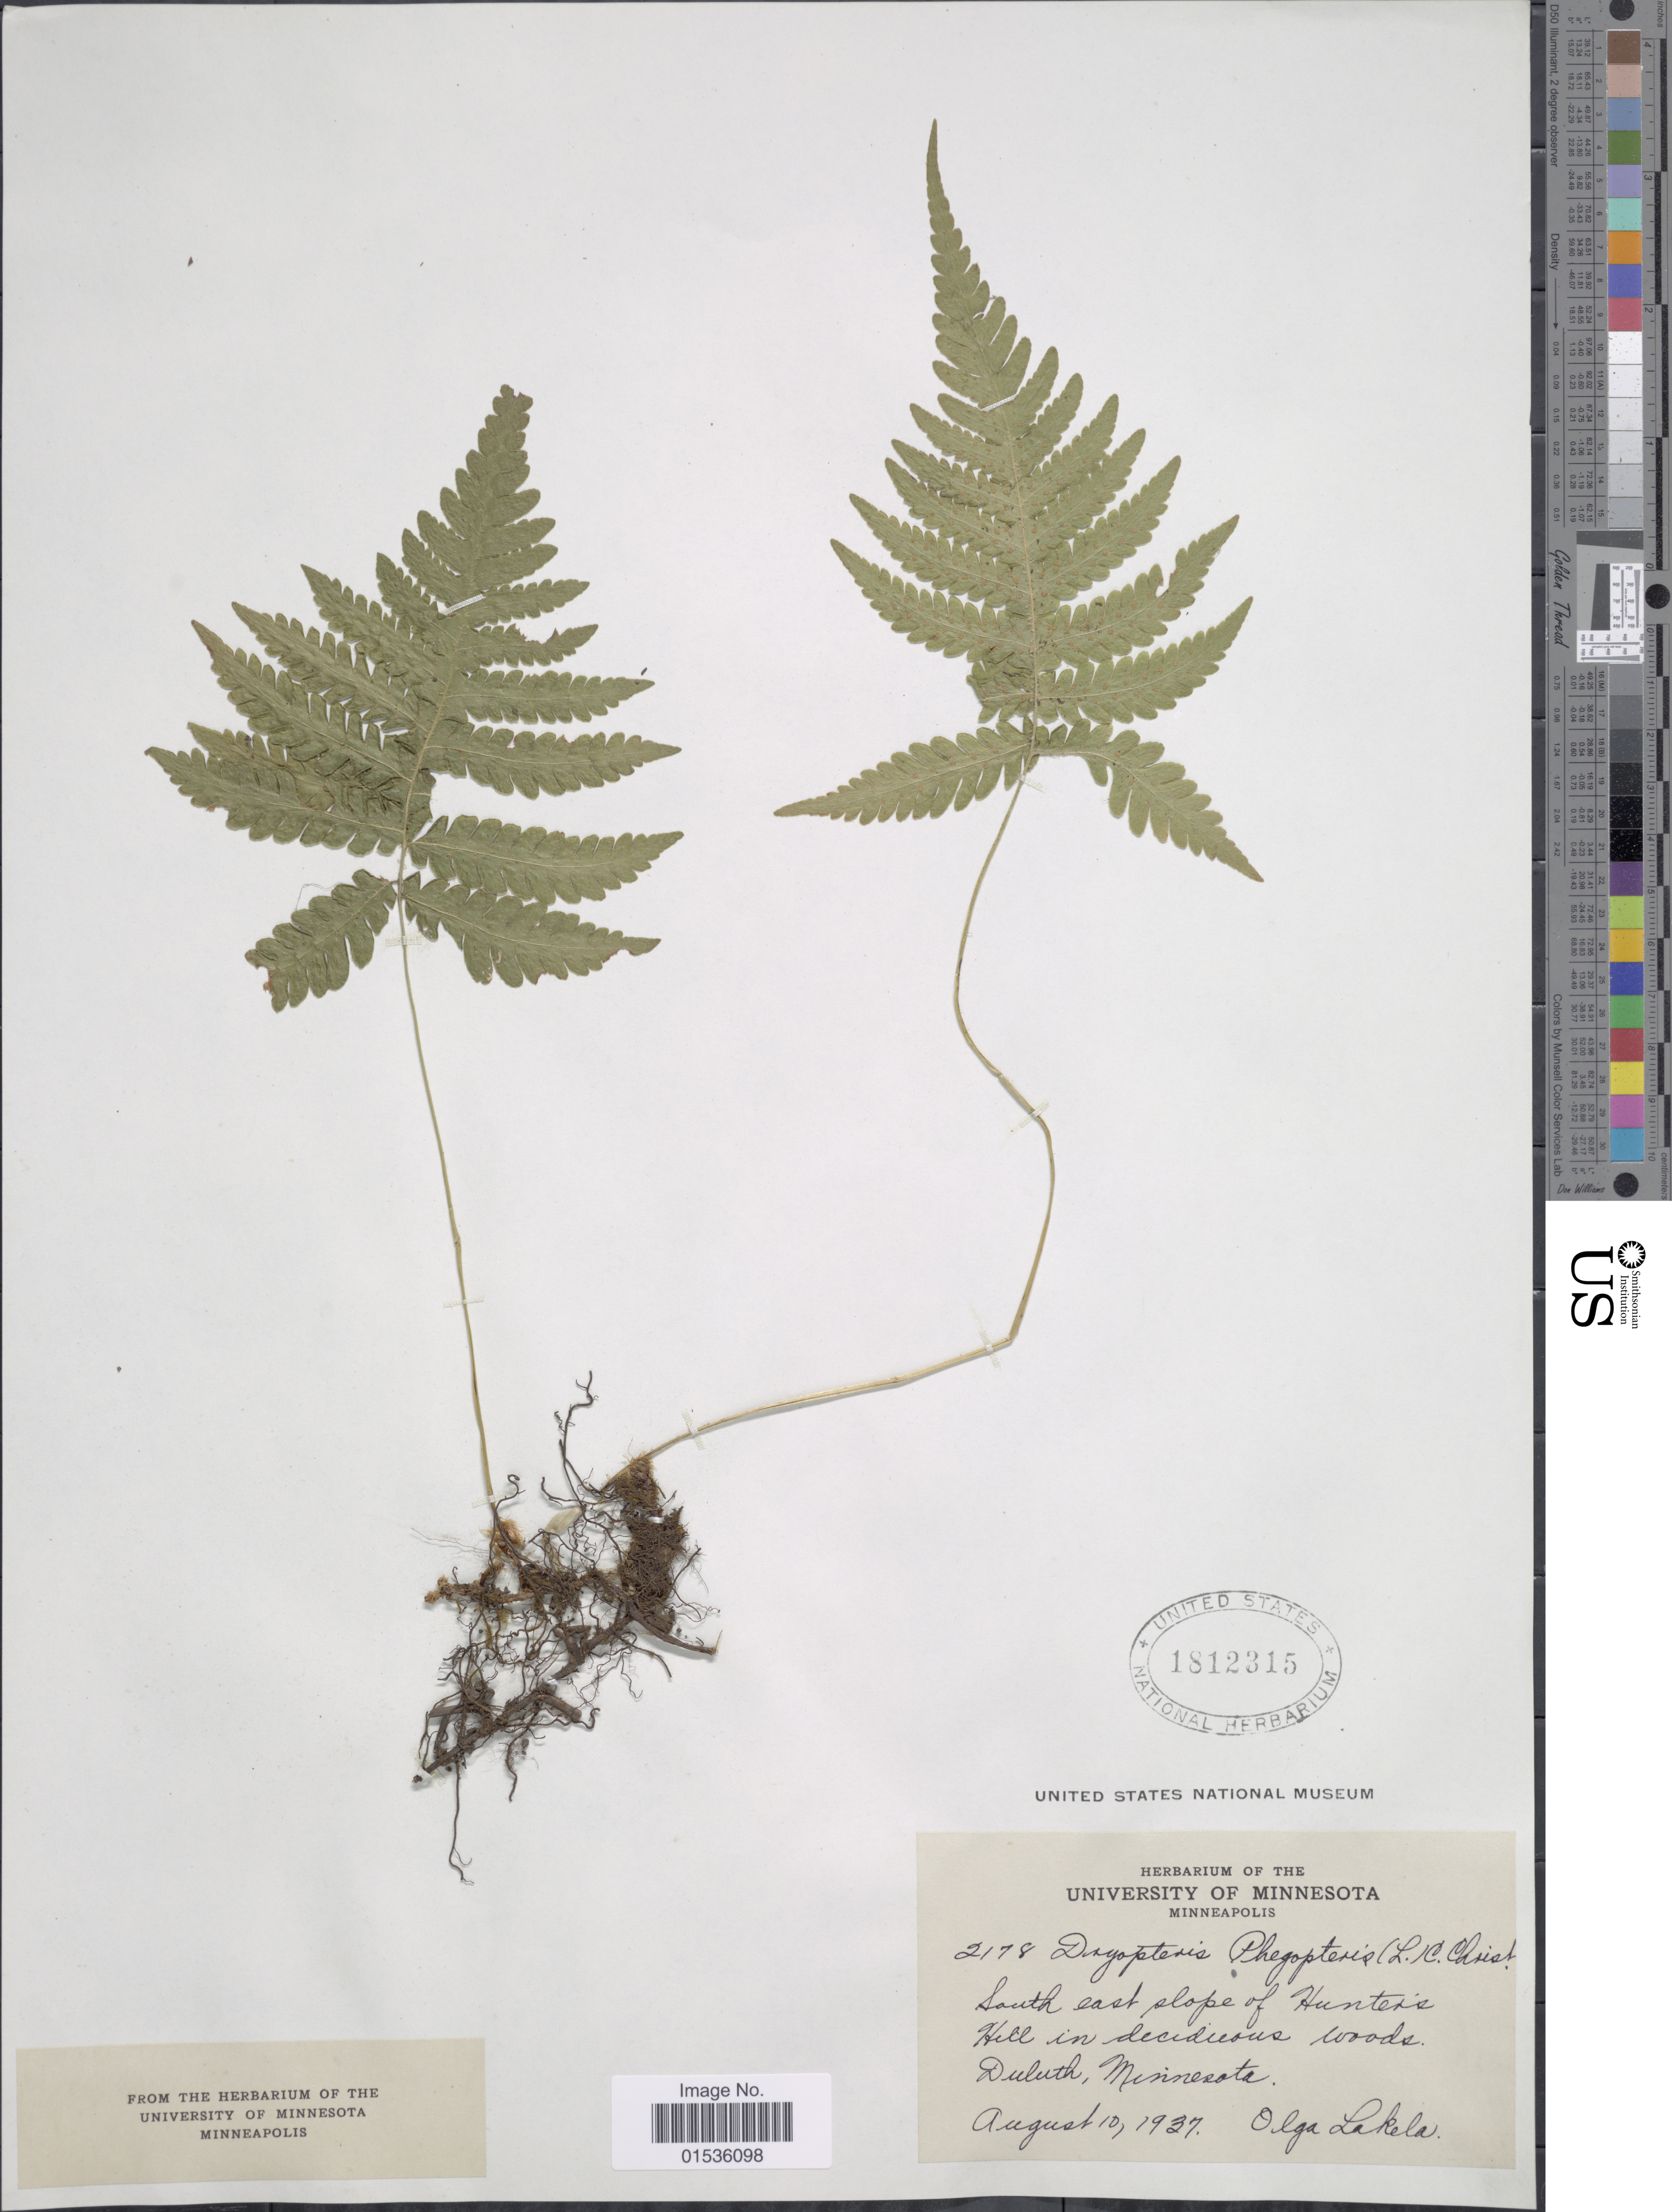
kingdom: Plantae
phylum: Tracheophyta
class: Polypodiopsida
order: Polypodiales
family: Thelypteridaceae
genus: Phegopteris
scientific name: Phegopteris connectilis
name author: (Michx.) Watt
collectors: O. K. Lakela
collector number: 2178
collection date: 1937-08-10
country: United States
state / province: Minnesota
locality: South east slope of Hunters, Duluth, Minnesota.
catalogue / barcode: US 1812315